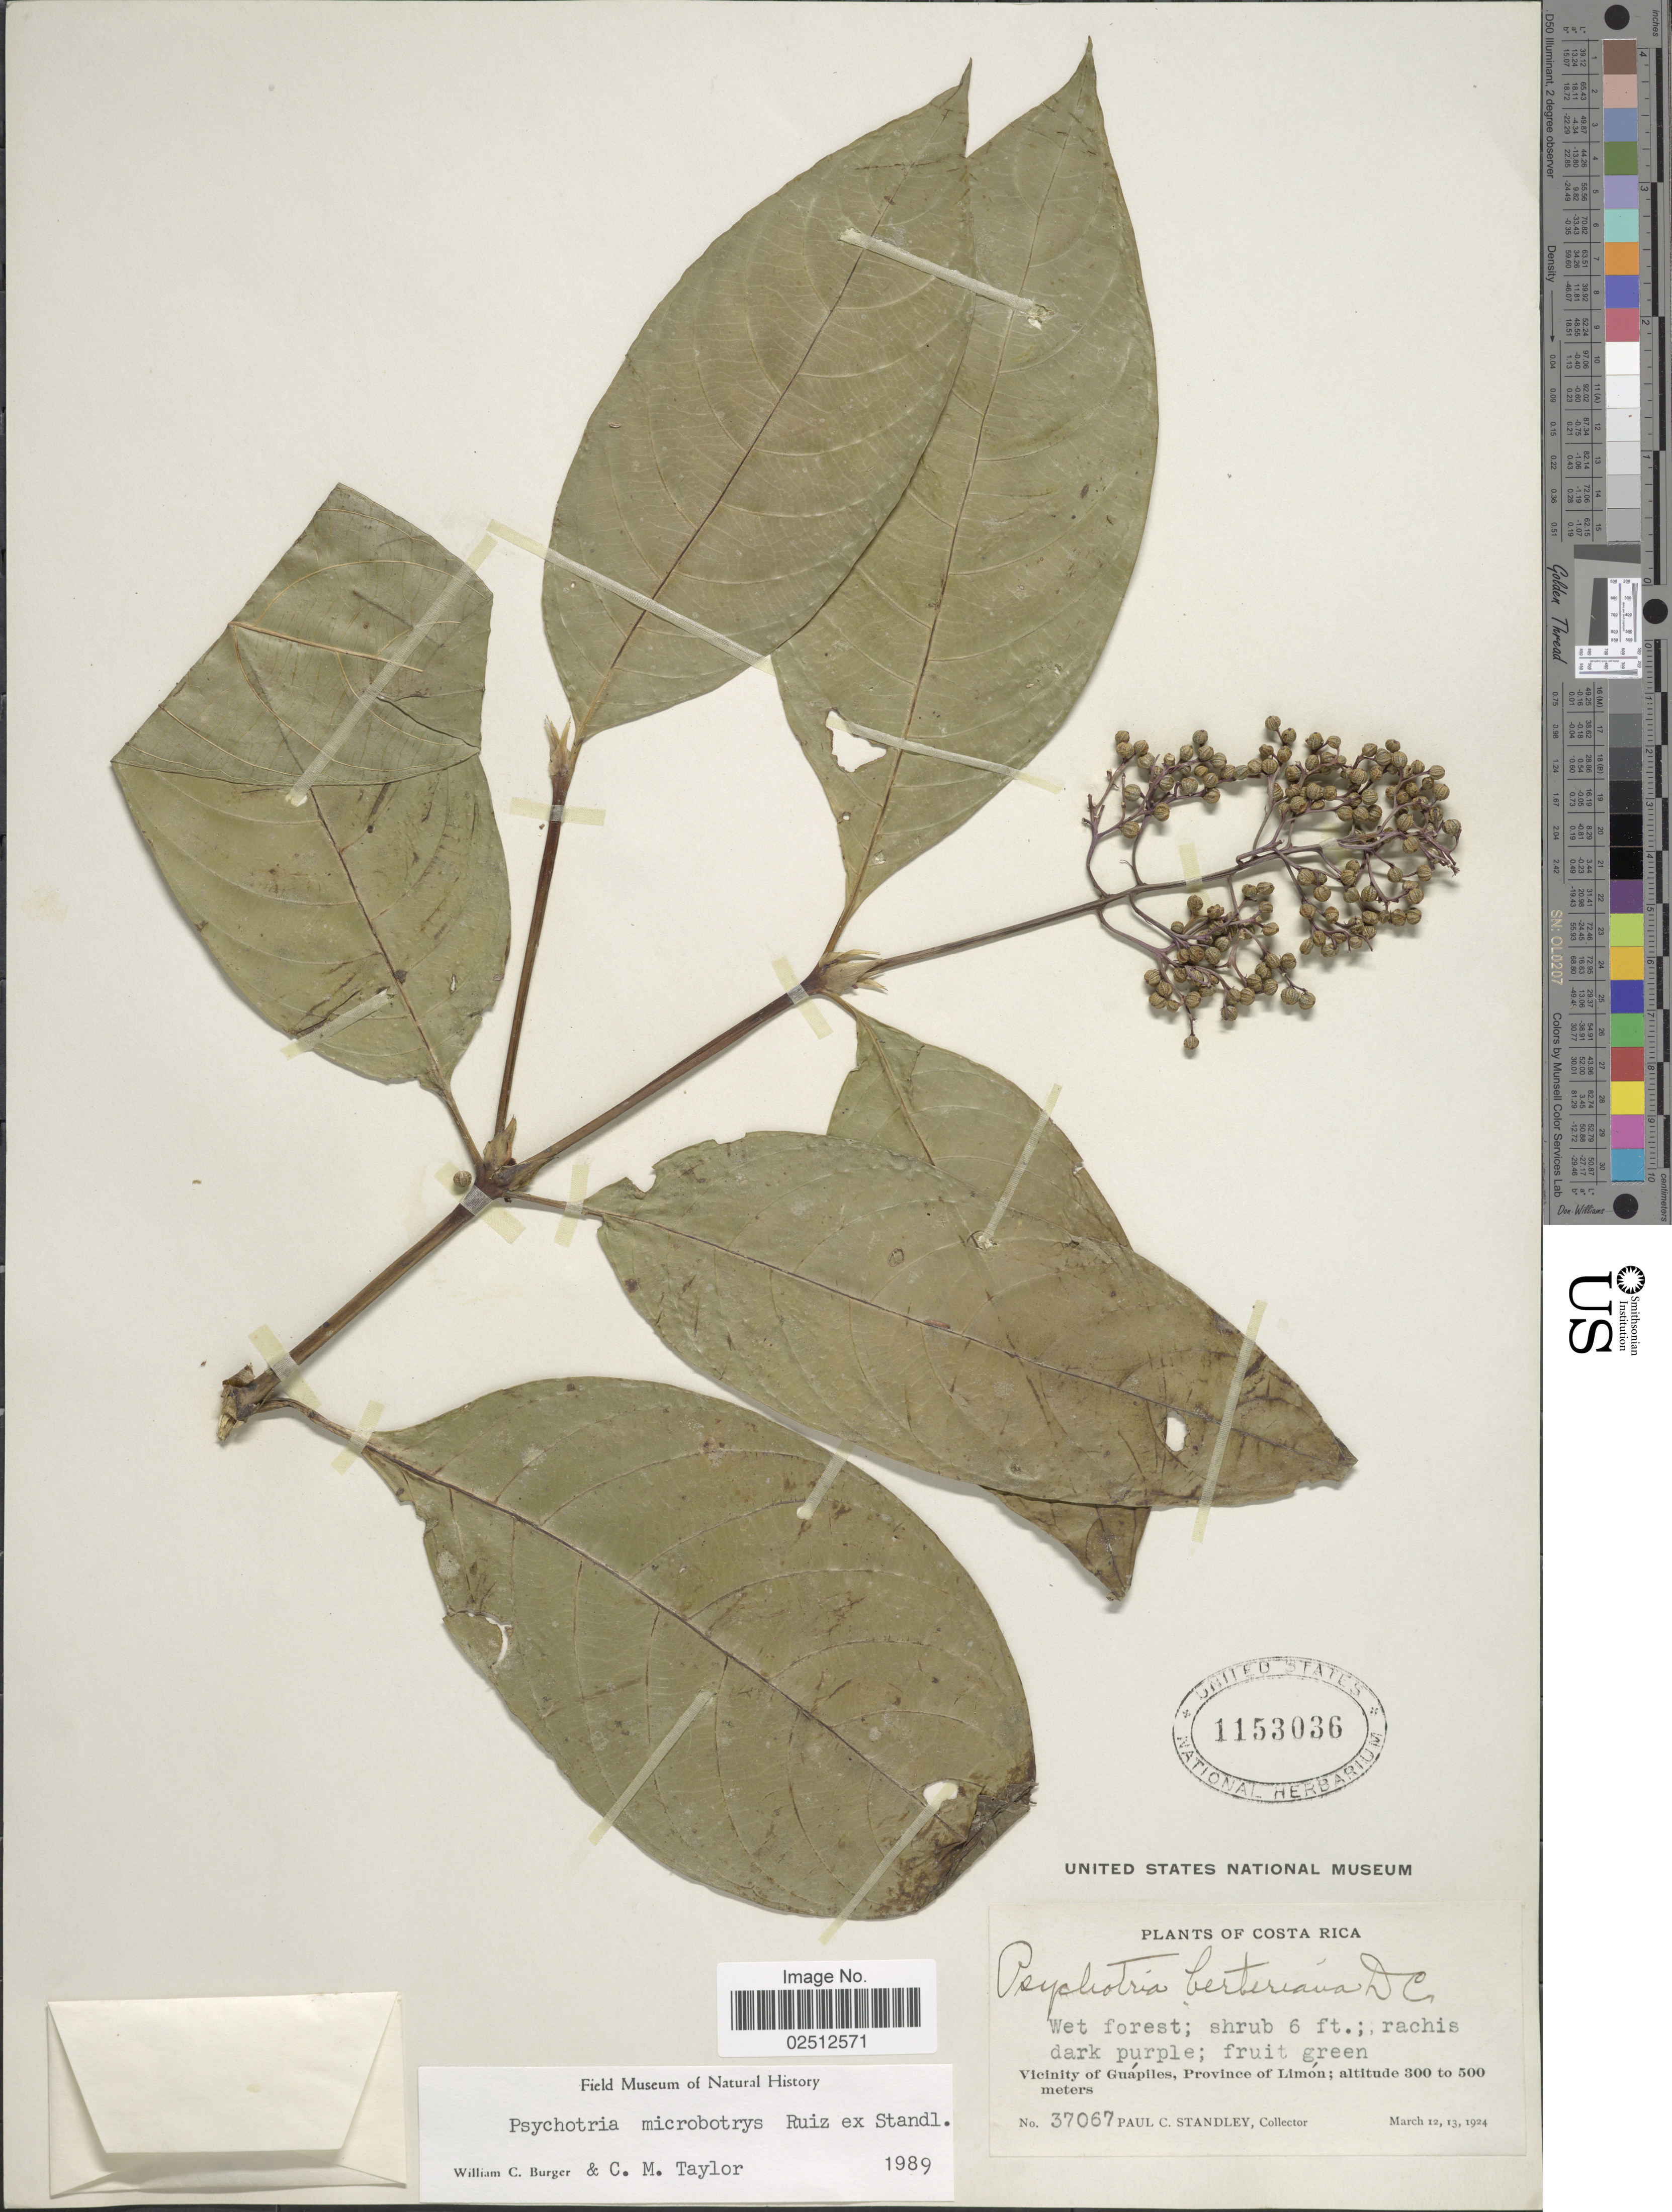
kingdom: Plantae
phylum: Tracheophyta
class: Magnoliopsida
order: Gentianales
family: Rubiaceae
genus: Psychotria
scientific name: Psychotria microbotrys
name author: Ruiz ex Standl.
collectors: P. C. Standley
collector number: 37067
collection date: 1924-03-12/1924-03-13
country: Costa Rica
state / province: Limón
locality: Vicinity of Guapiles, Province of Limon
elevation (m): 300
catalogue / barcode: US 1153036